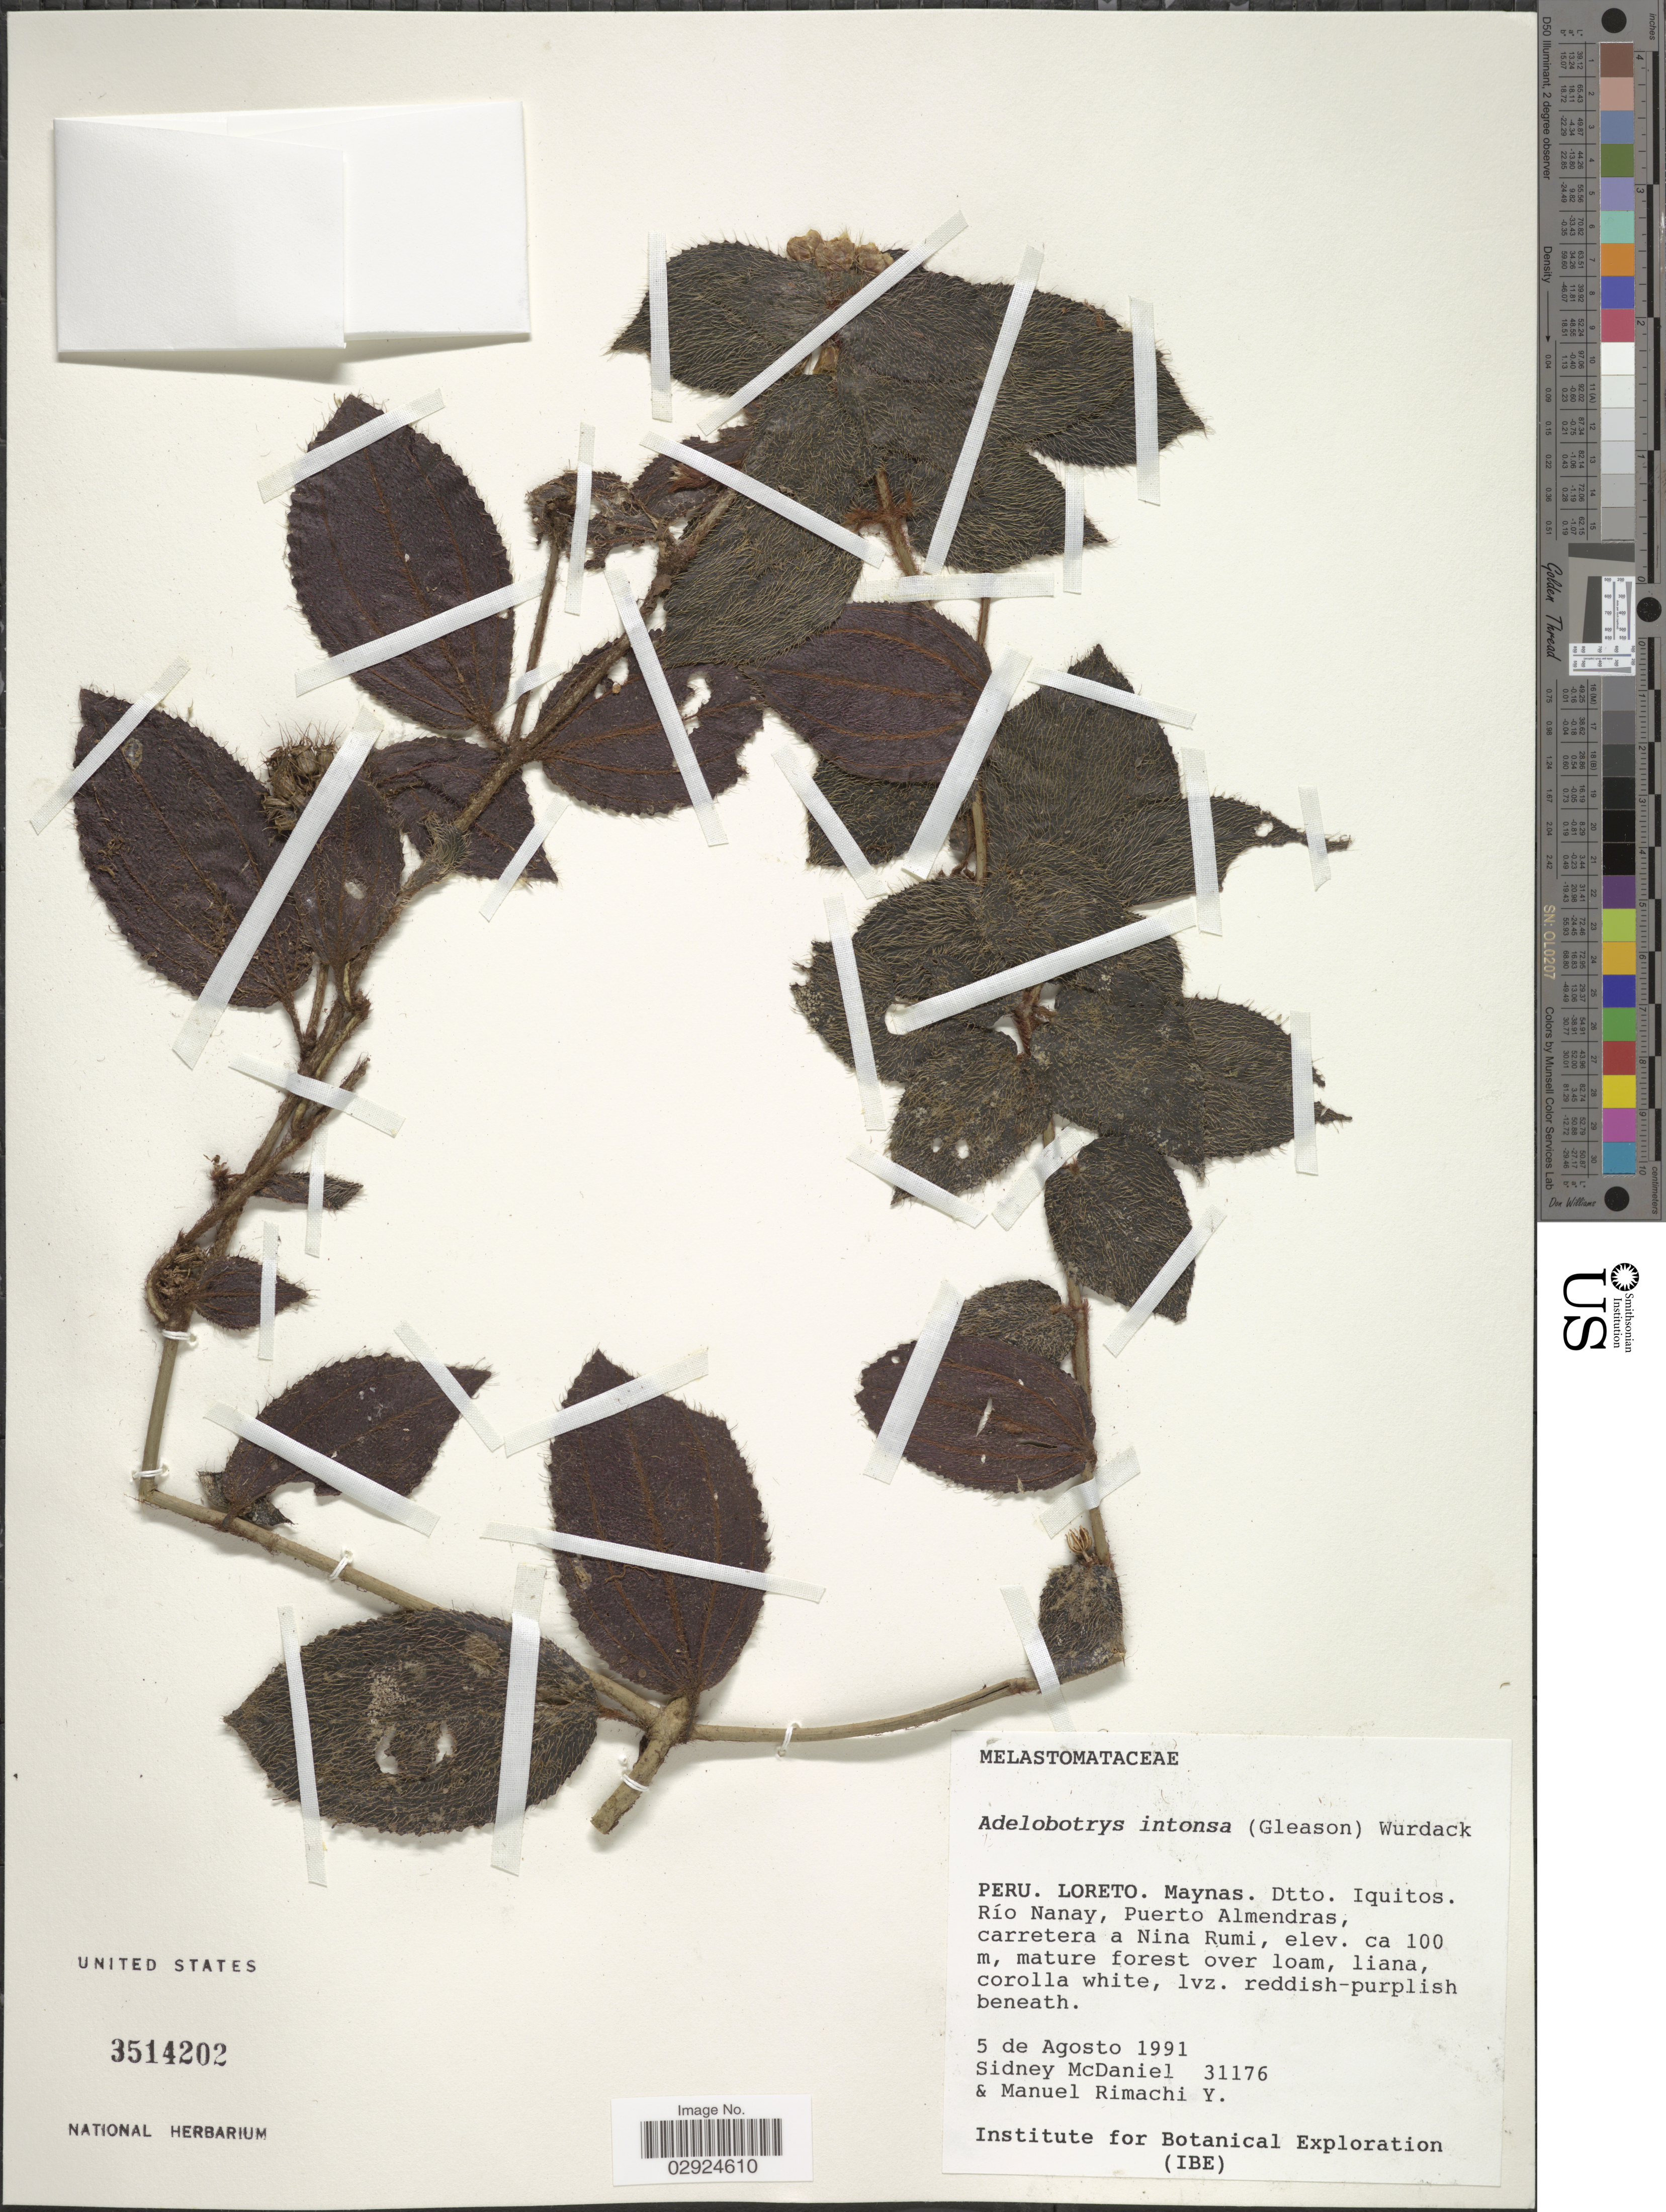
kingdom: Plantae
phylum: Tracheophyta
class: Magnoliopsida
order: Myrtales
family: Melastomataceae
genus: Adelobotrys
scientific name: Adelobotrys intonsus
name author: (Gleason) Wurdack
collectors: S. McDaniel & M. Rimachi Y.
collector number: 31176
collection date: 1991-08-05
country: Peru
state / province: Loreto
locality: Loreto. Maynas. Dtto. Iquitos. Río Nanay, Puerto Almendras, carretera a Nina Rumi.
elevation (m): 100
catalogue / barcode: US 3514202